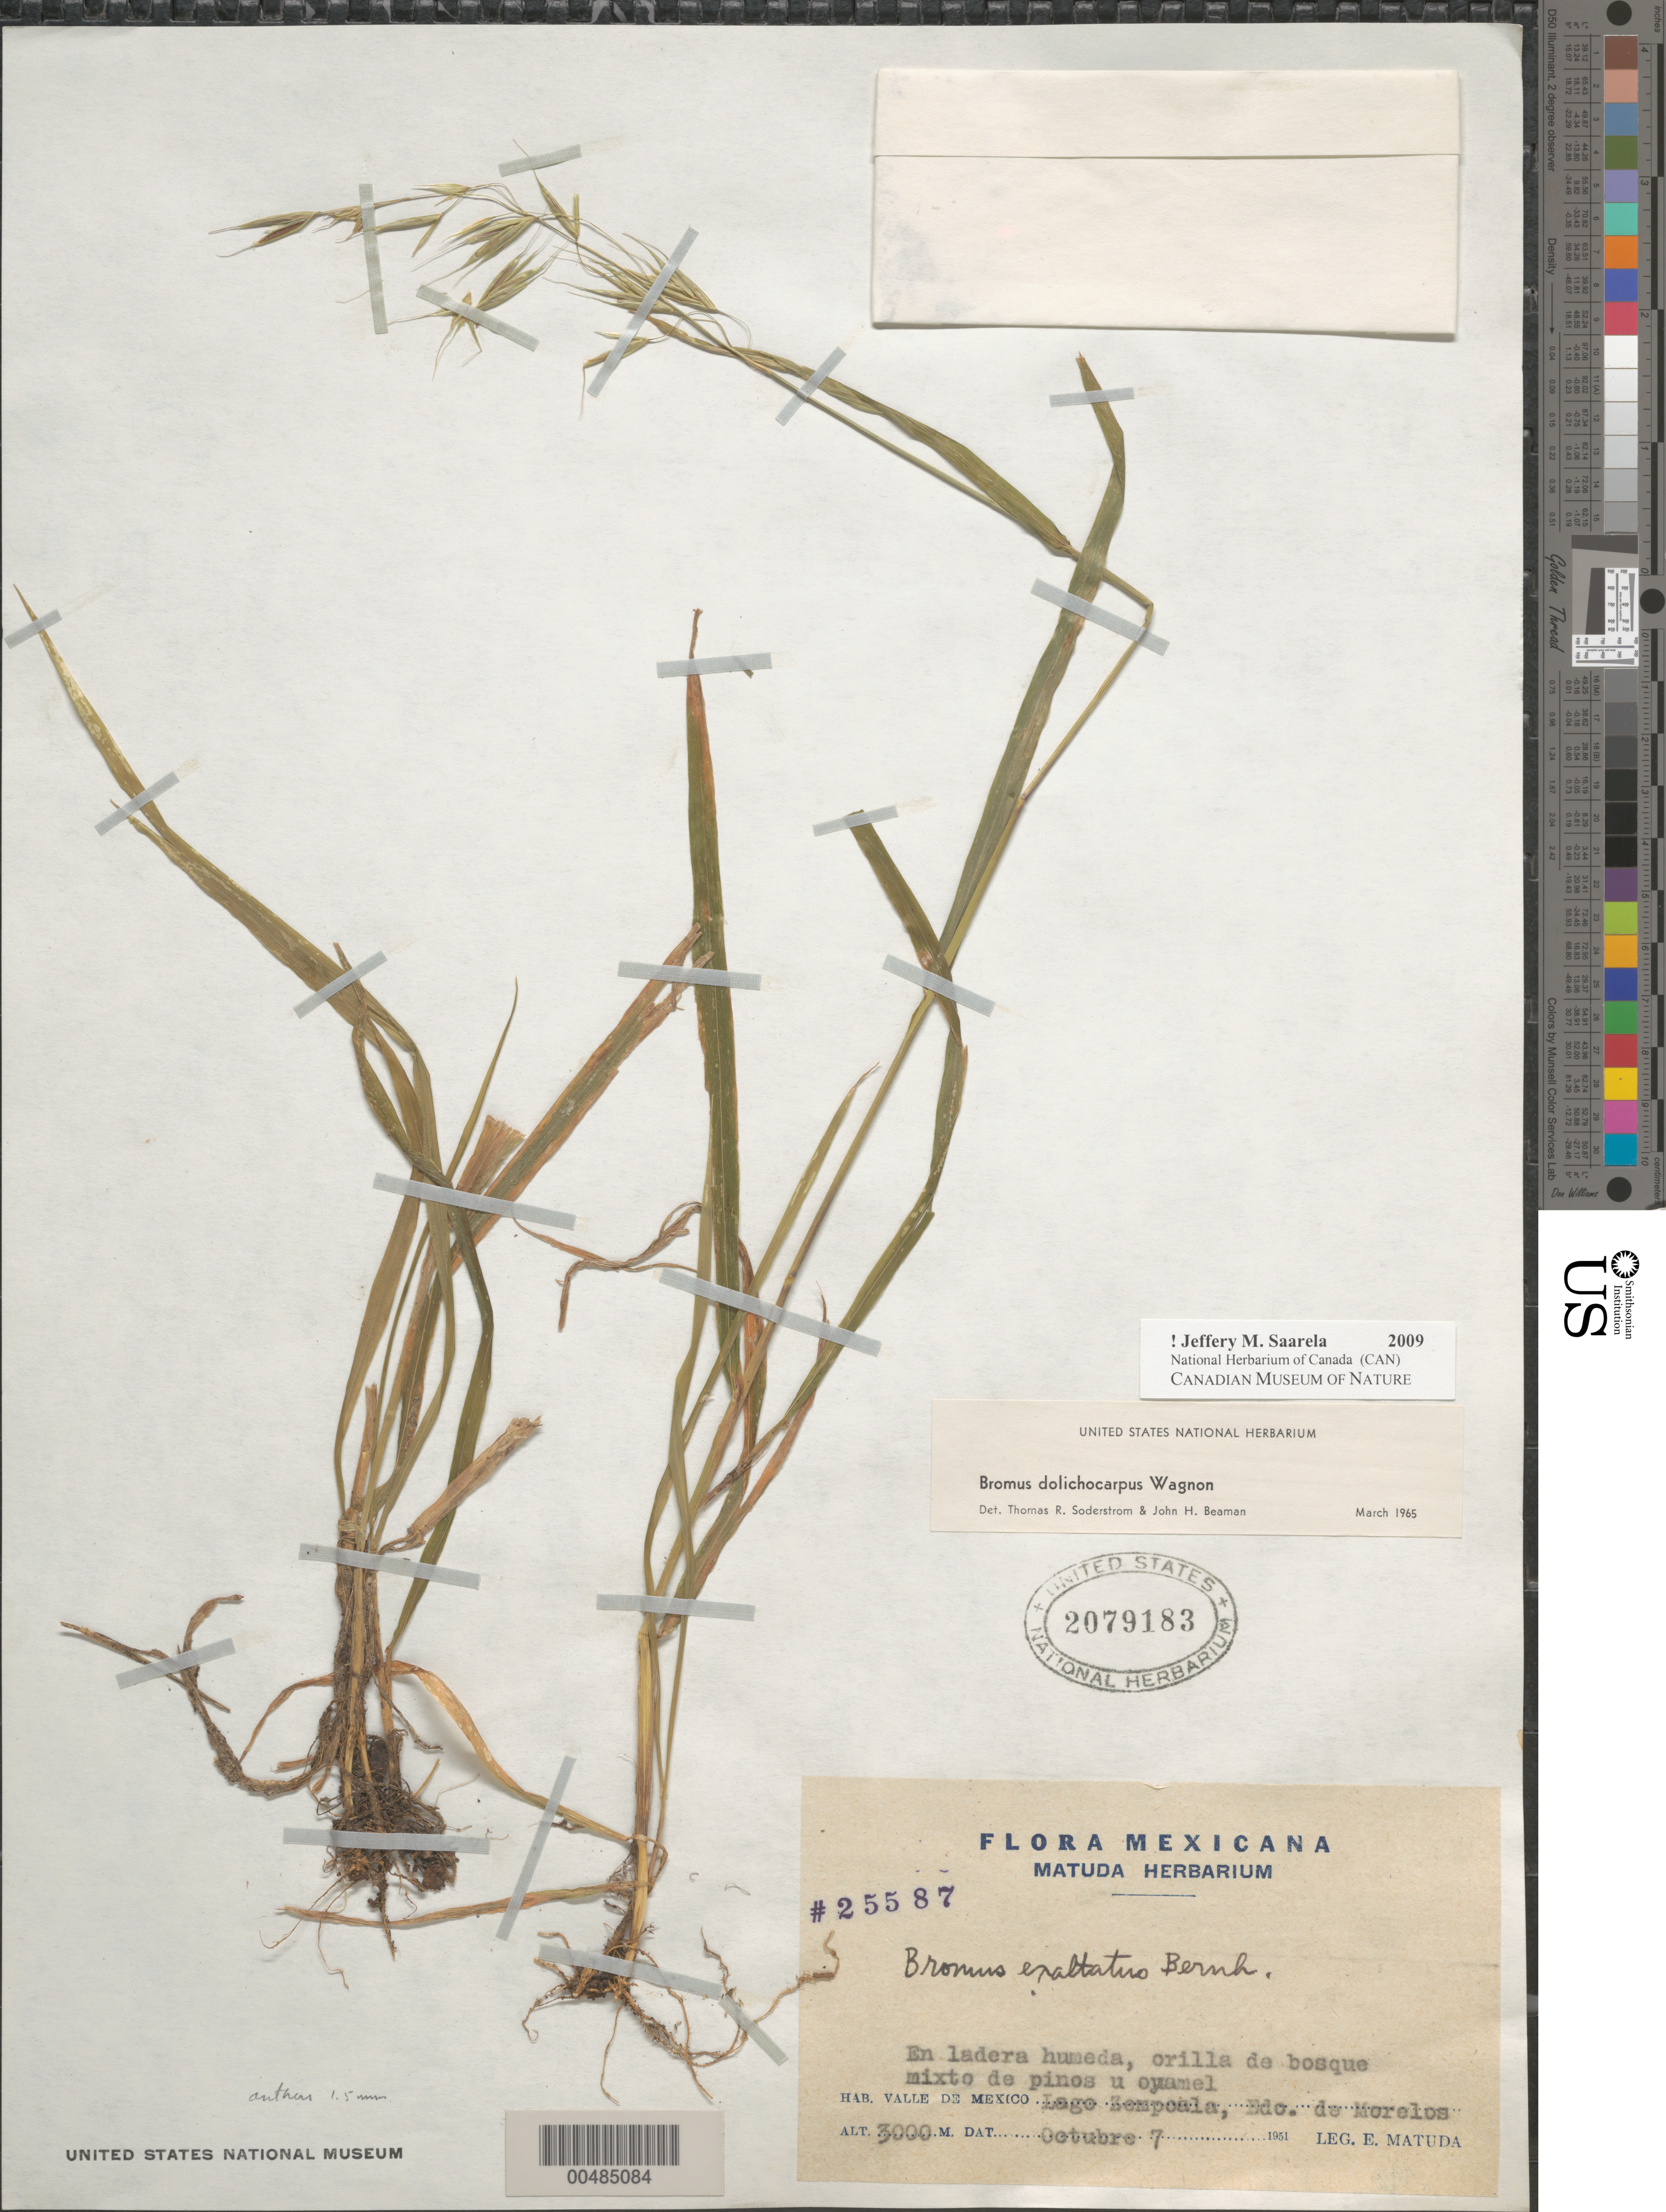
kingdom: Plantae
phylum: Tracheophyta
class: Liliopsida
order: Poales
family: Poaceae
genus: Bromus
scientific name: Bromus dolichocarpus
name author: Wagnon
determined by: Soderstrom, T. R.; Beaman, J. H.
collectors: E. Matuda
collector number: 25587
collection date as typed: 7 Oct 1951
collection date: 1951-10-07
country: Mexico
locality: Valle de Mexico, Lago Zempoala, Hdo. de Morelos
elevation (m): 3000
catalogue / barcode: US 2079183